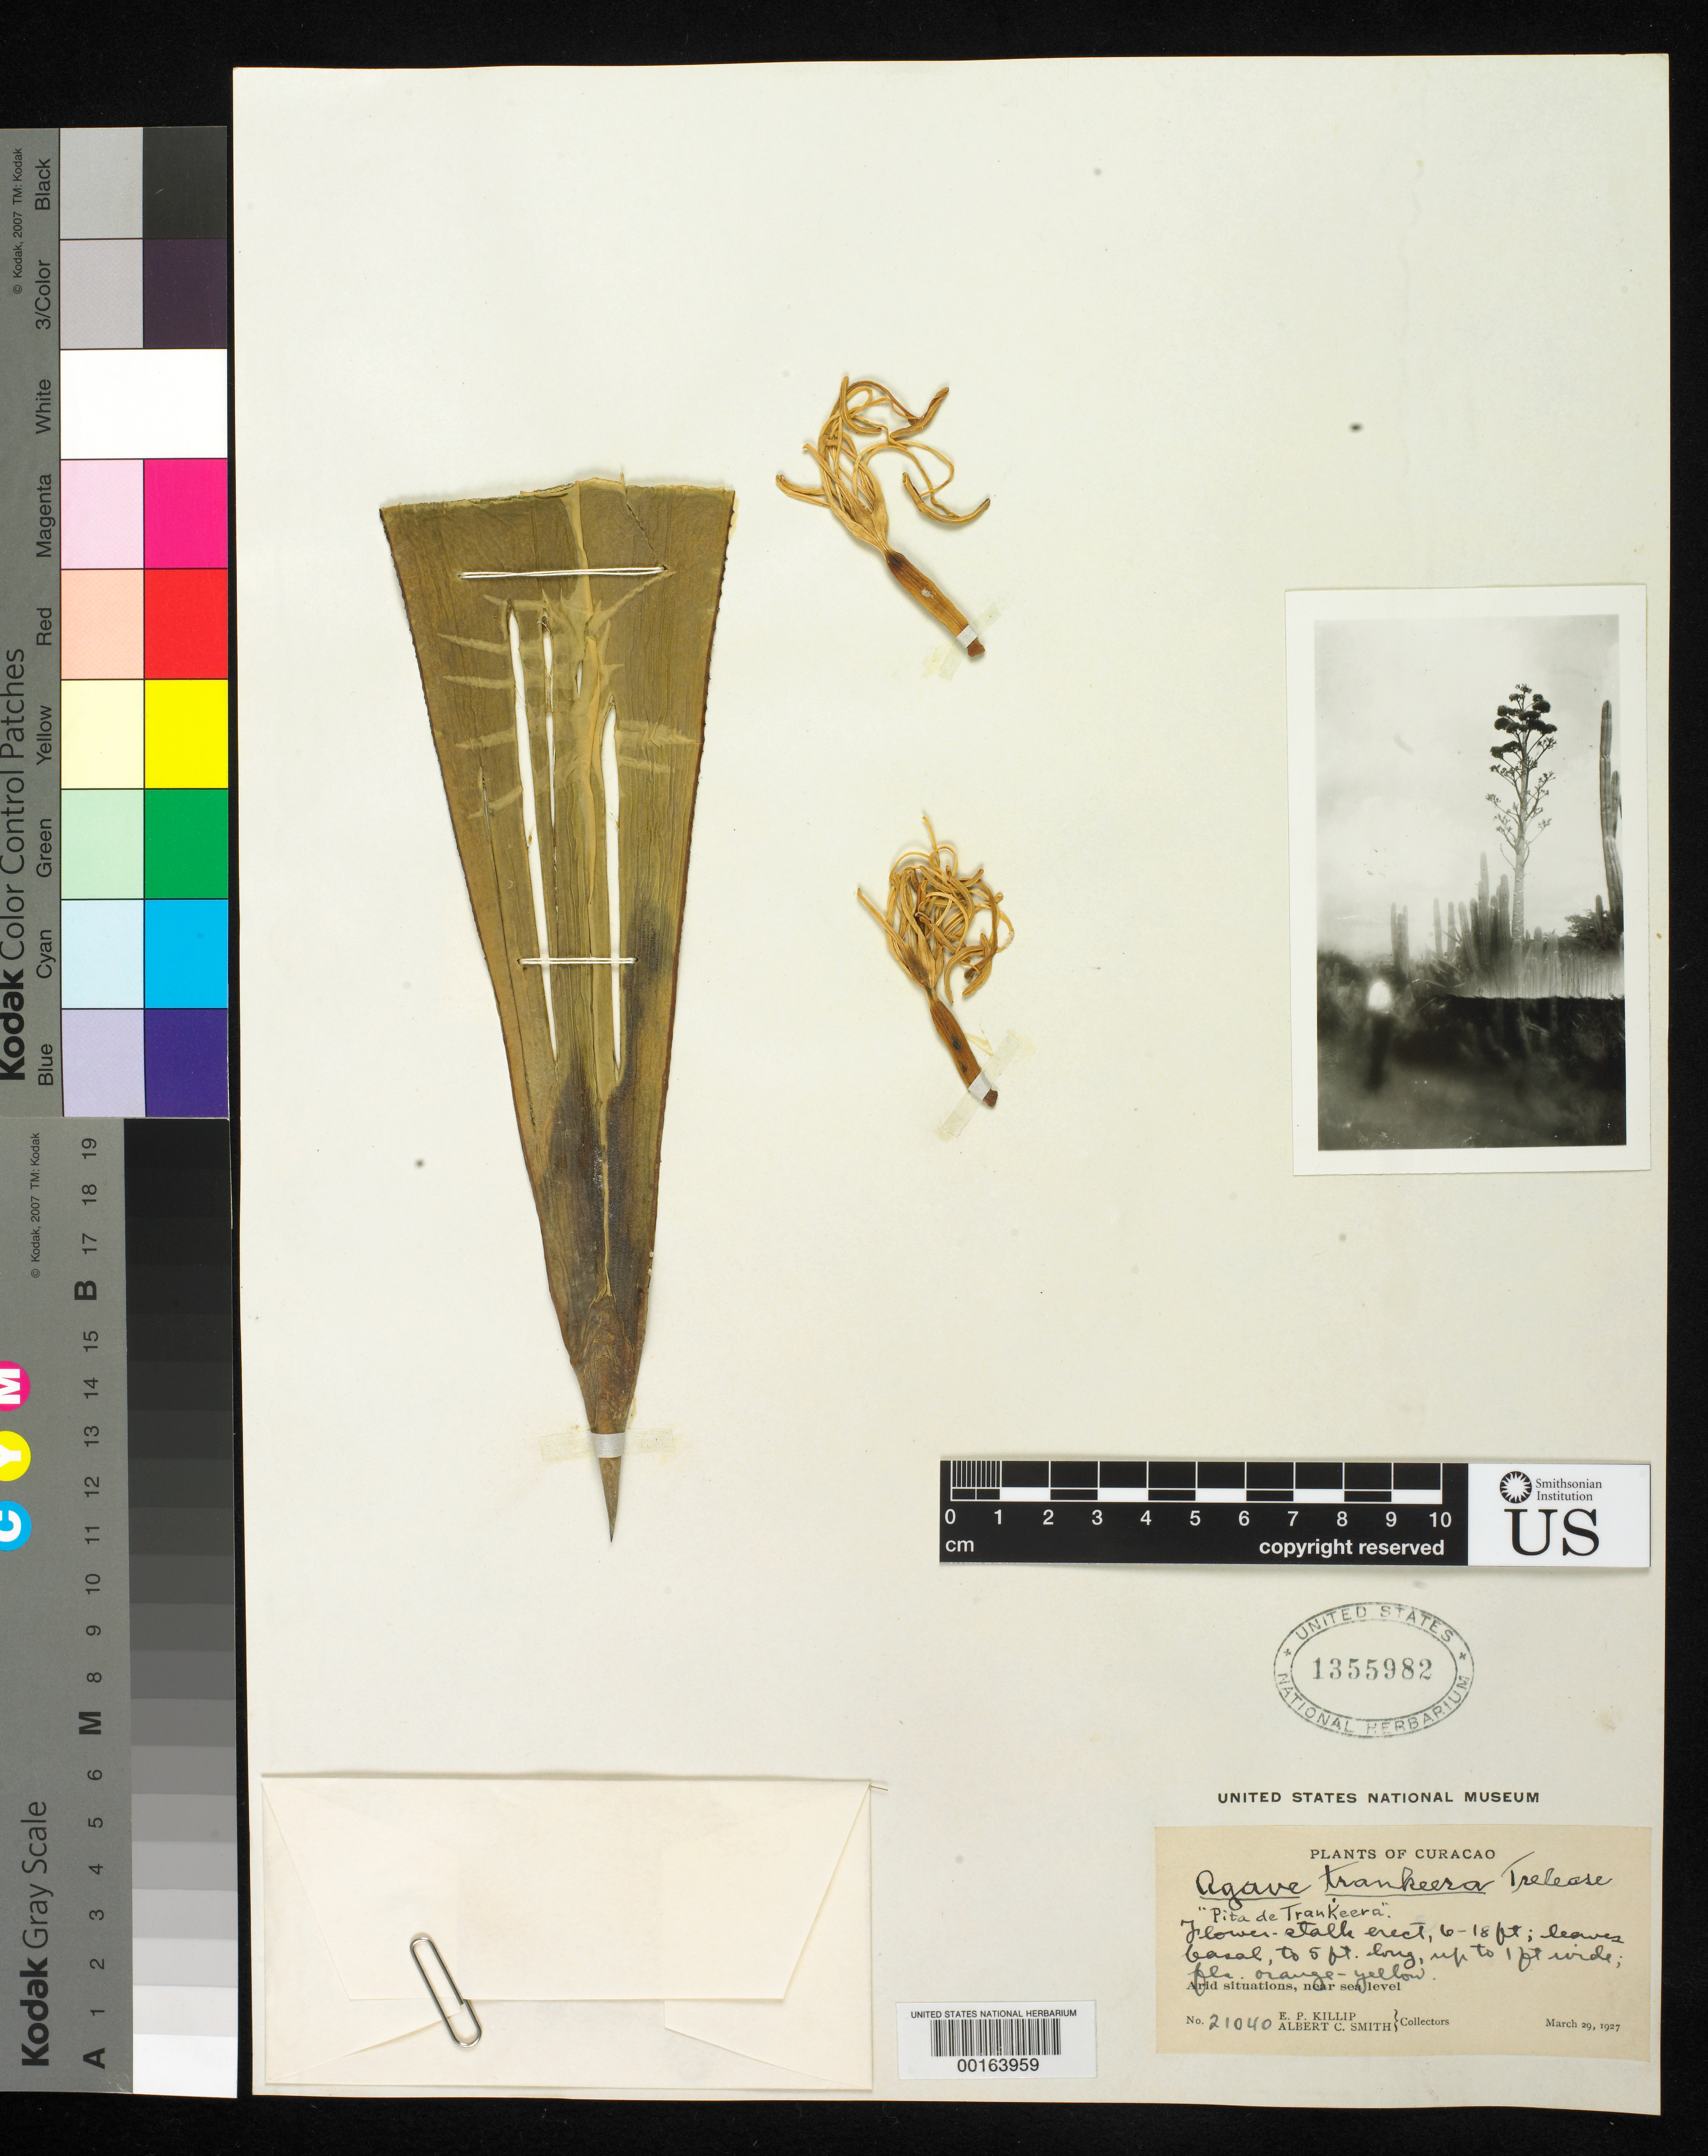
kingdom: Plantae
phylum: Tracheophyta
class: Liliopsida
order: Asparagales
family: Asparagaceae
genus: Agave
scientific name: Agave trankeera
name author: Trel.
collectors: E. P. Killip & A. C. Smith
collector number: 21040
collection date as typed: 29 Mar 1927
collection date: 1927-03-29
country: Curaçao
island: Curaçao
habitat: Arid situations, near sea level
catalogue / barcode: US 1355982